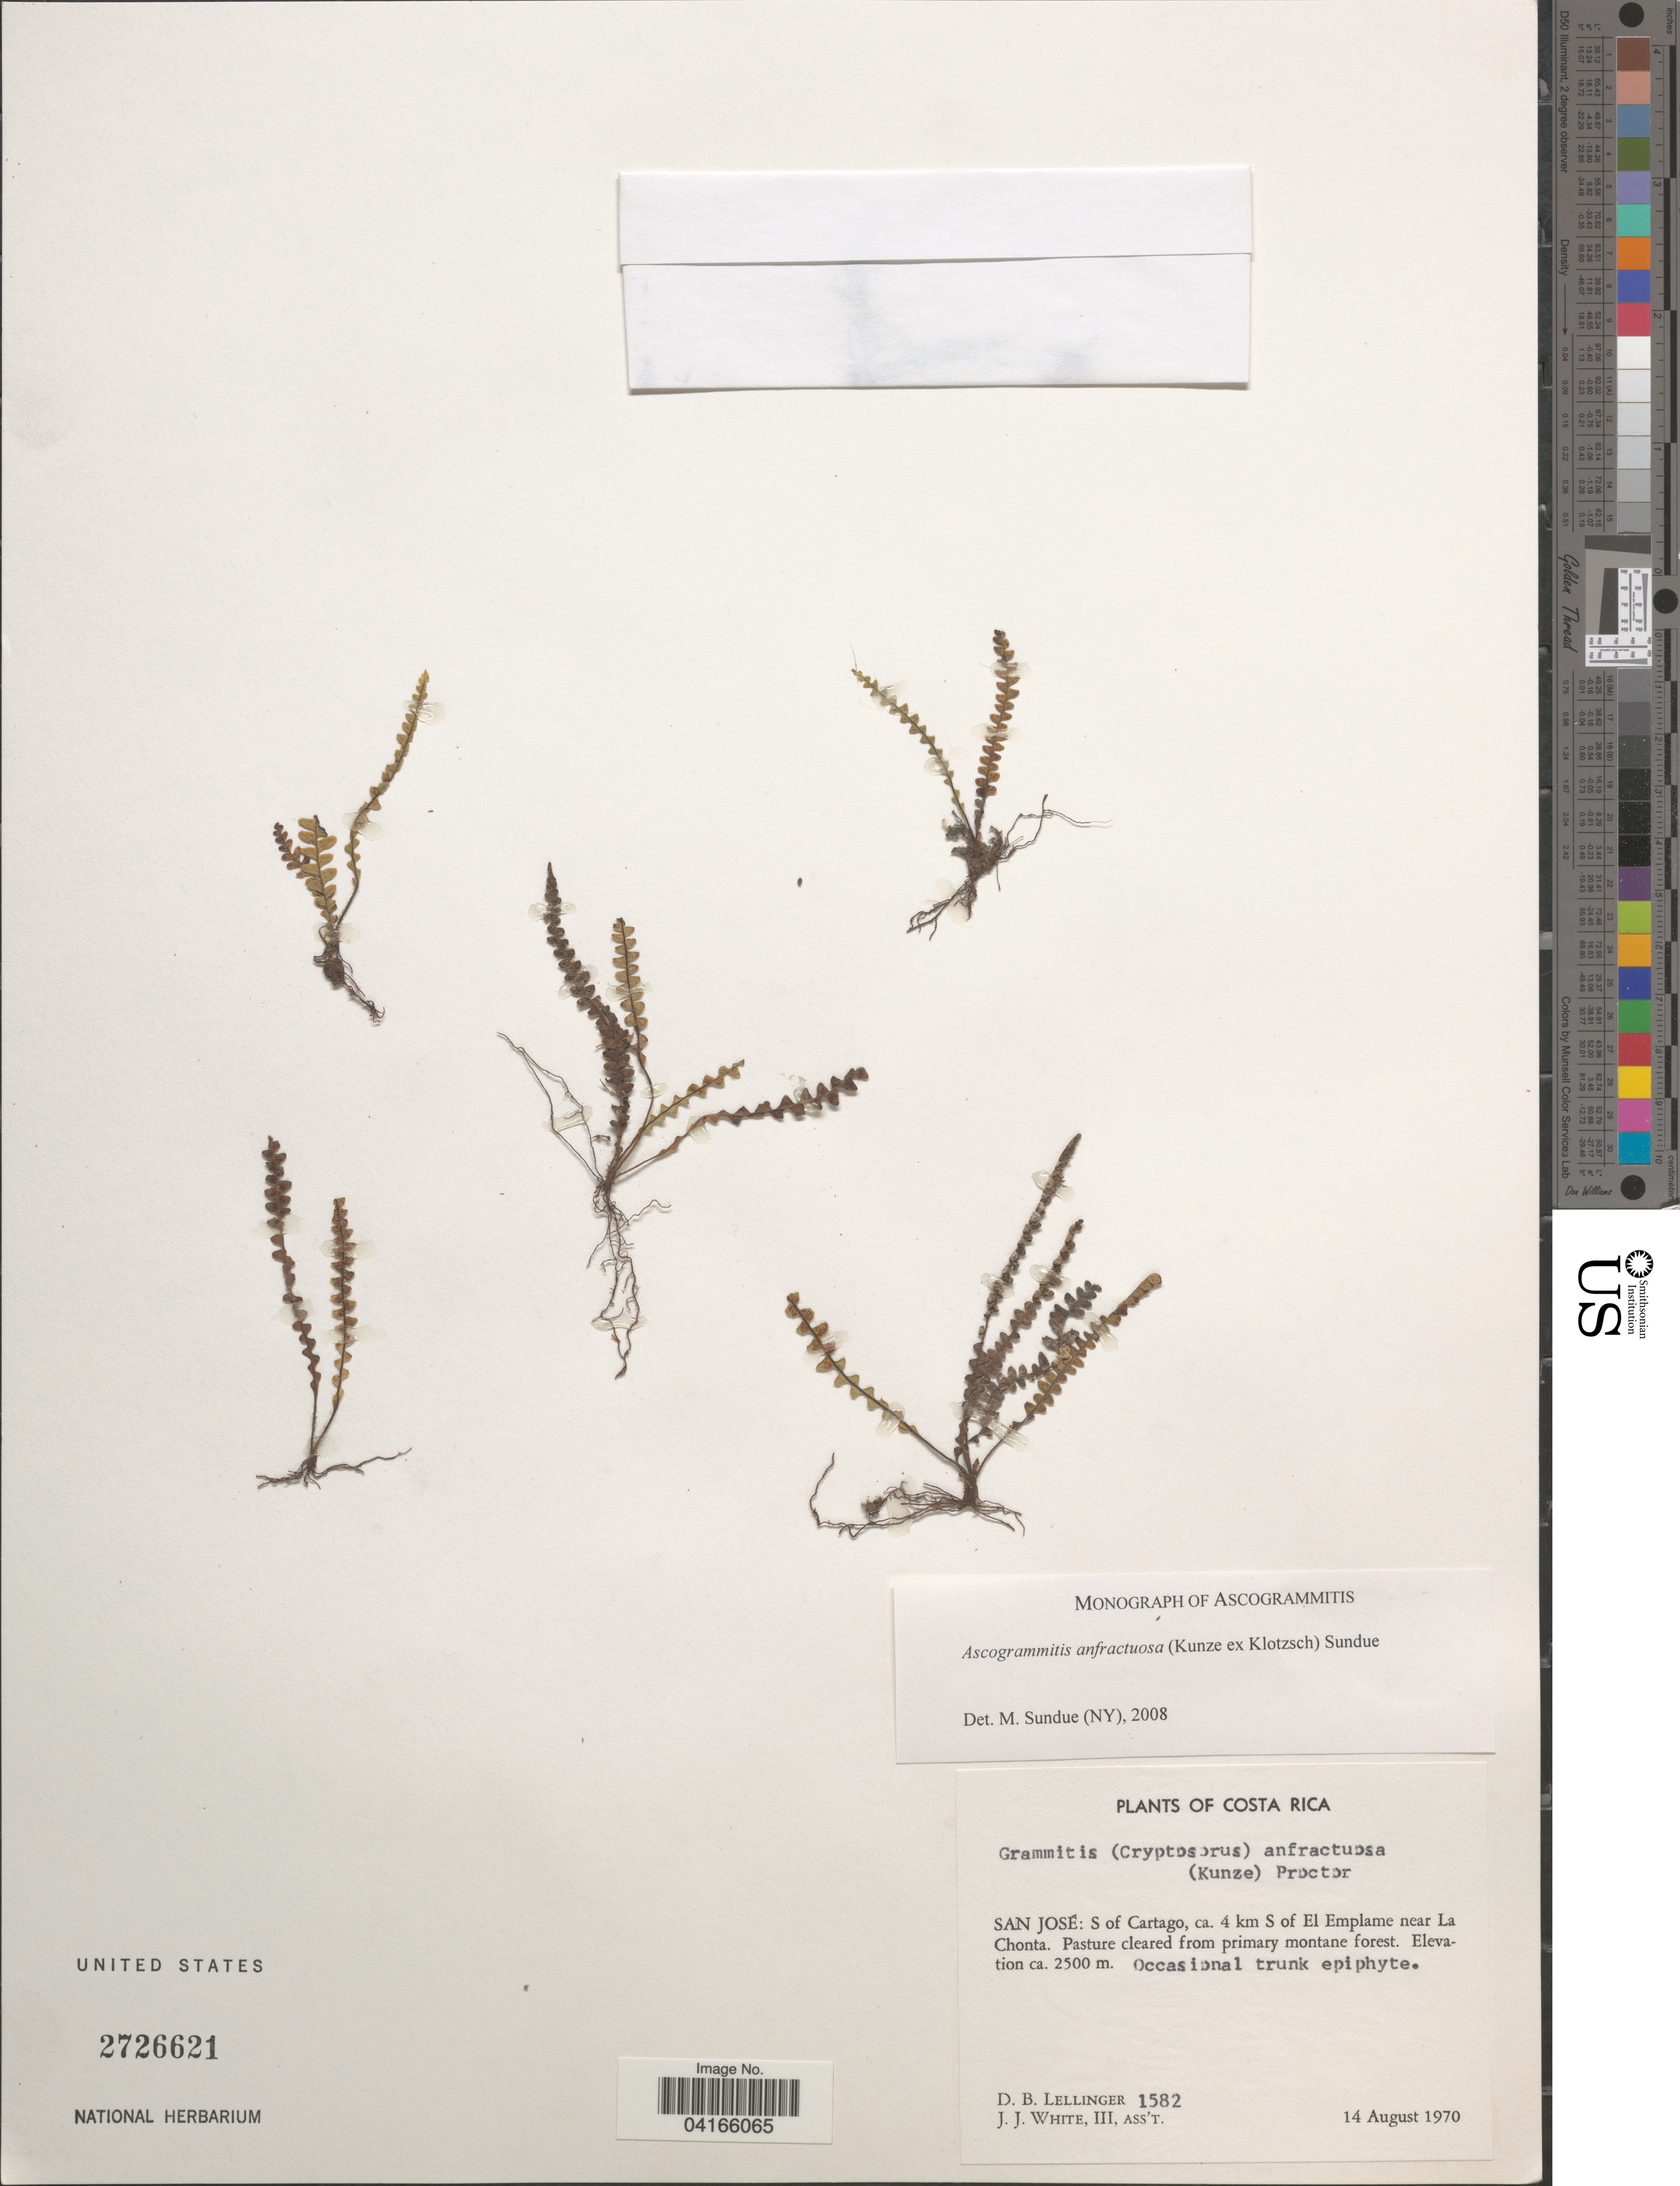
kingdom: Plantae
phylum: Tracheophyta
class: Polypodiopsida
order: Polypodiales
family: Polypodiaceae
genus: Ascogrammitis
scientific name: Ascogrammitis anfractuosa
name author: (Kunze ex Klotzsch) Sundue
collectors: D. B. Lellinger & J. J. White III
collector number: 1582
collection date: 1970-08-14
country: Costa Rica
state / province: San José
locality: S of Cartago, ca. 4 km S of El Emplame near La Chonta.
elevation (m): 2500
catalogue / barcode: US 2726621